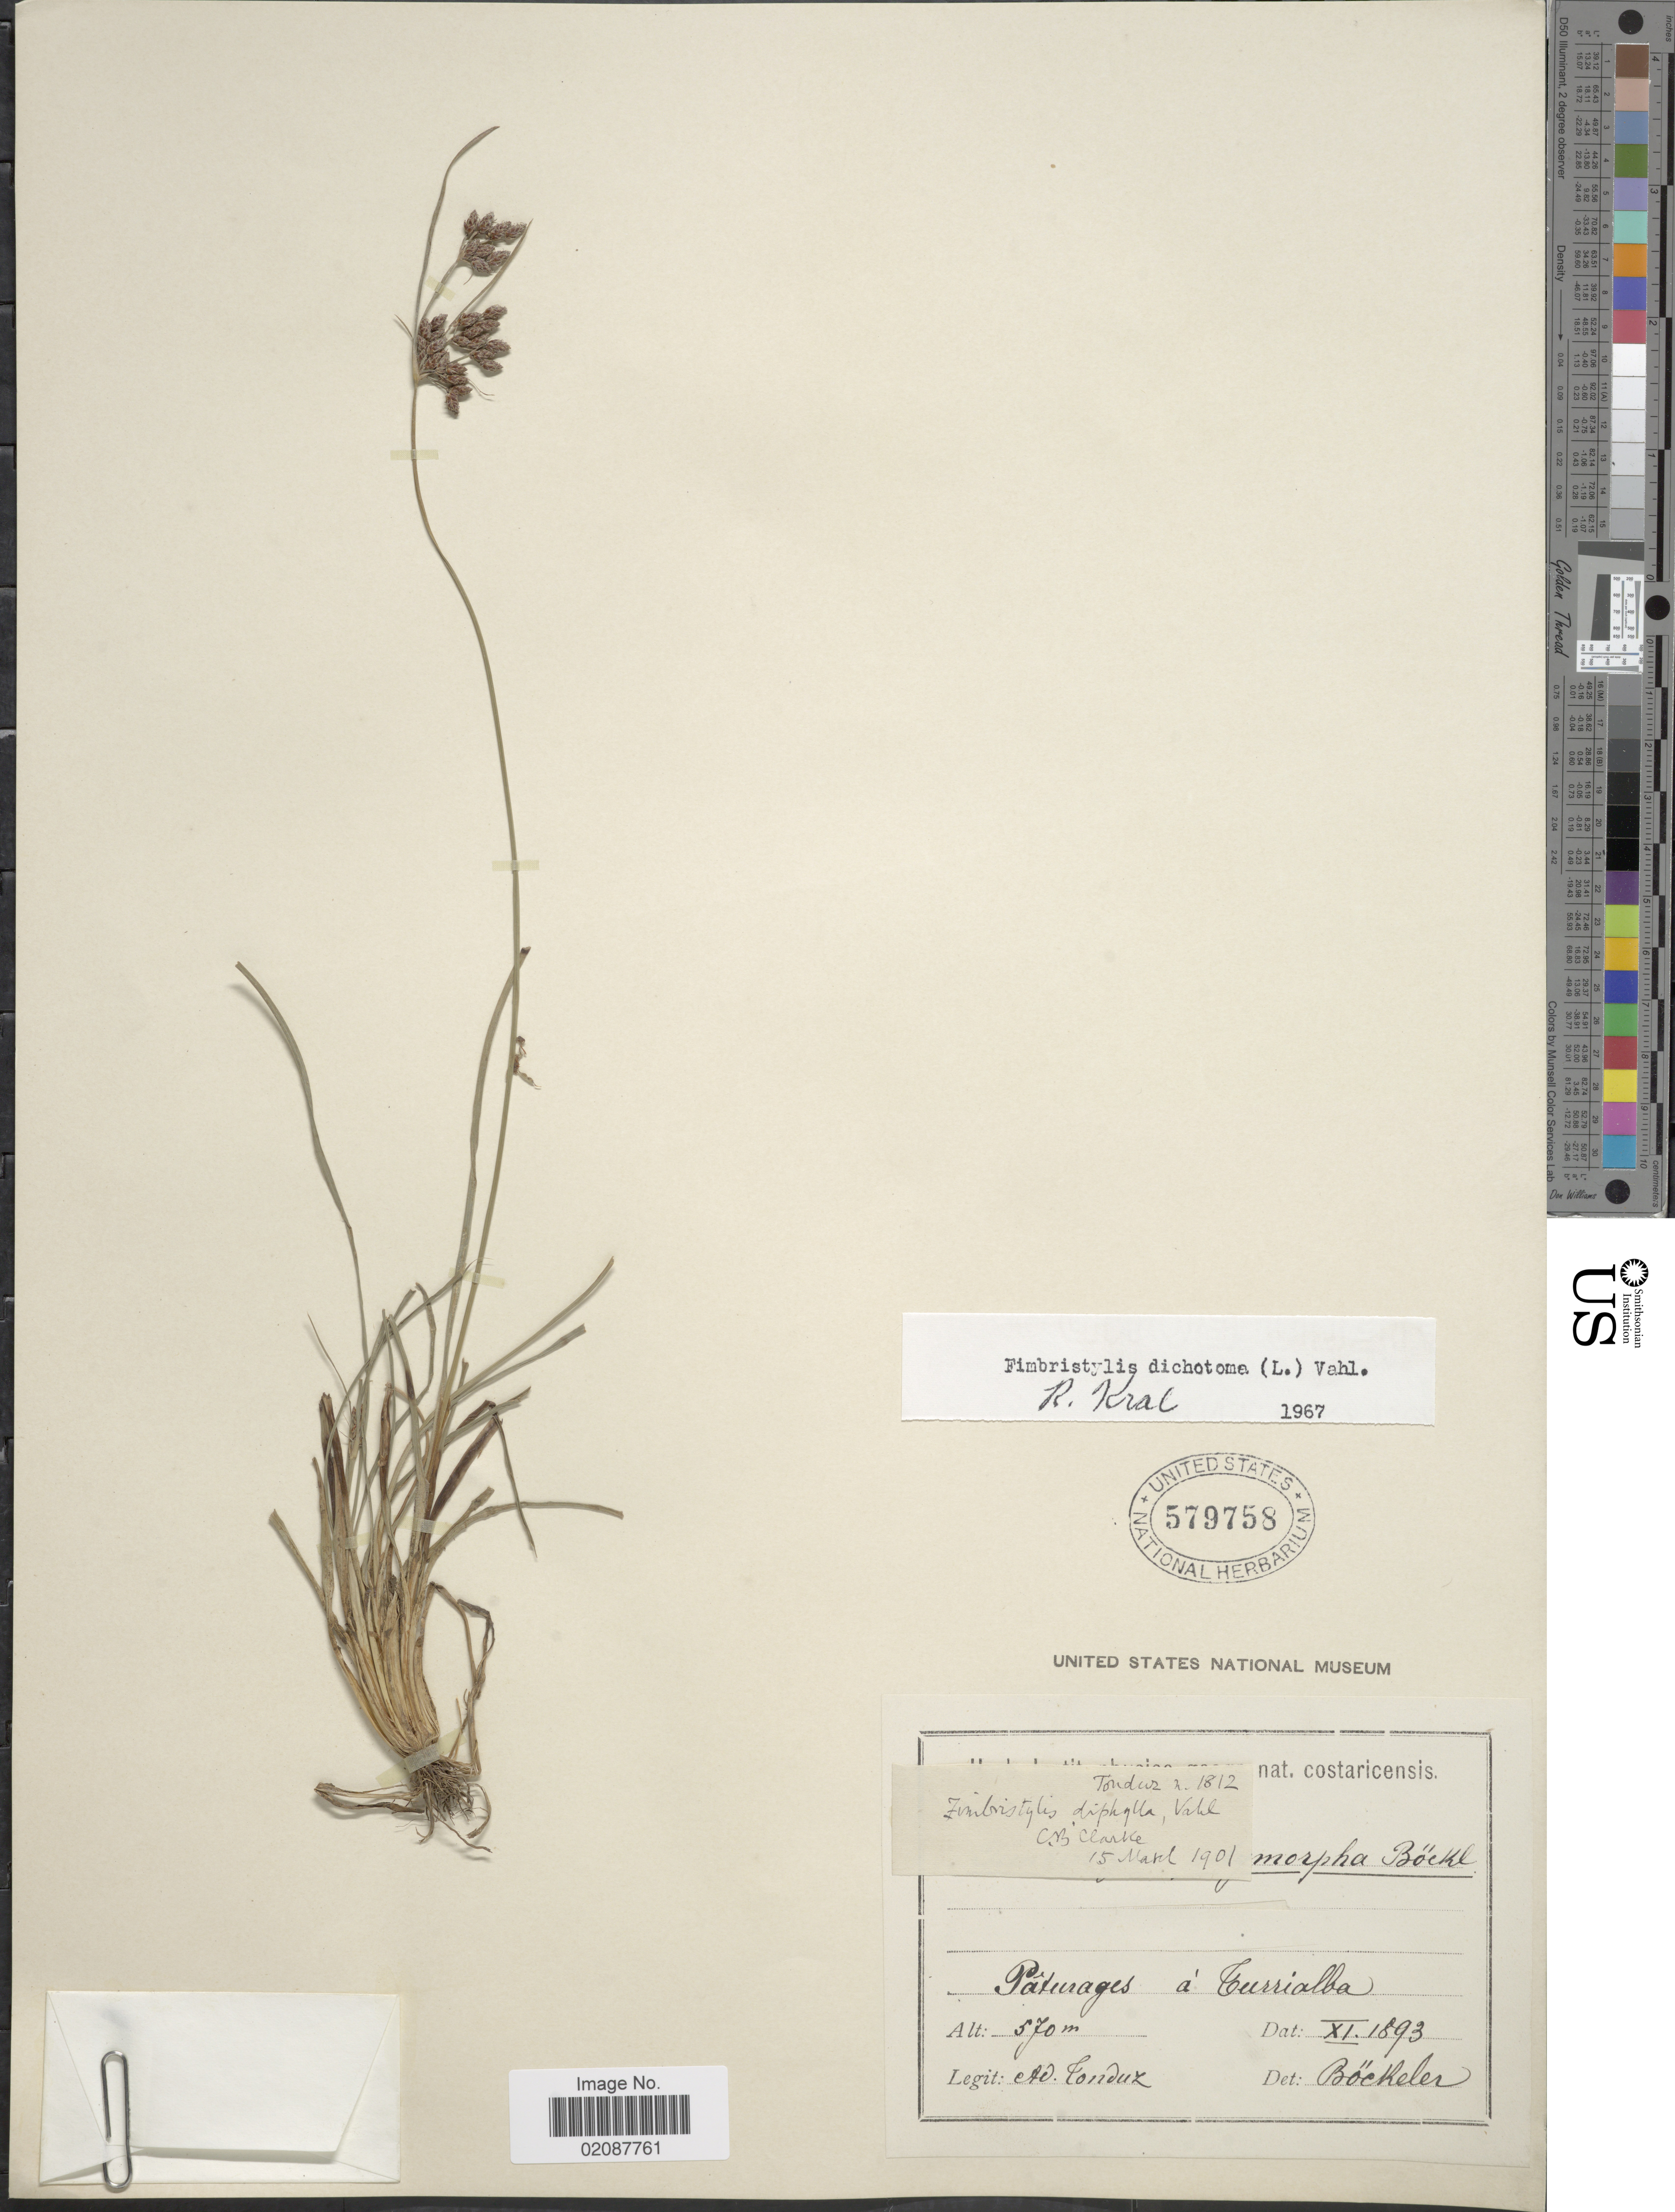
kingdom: Plantae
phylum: Tracheophyta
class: Liliopsida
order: Poales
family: Cyperaceae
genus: Fimbristylis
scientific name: Fimbristylis dichotoma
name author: (L.) Vahl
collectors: A. Tonduz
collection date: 1893-11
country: Costa Rica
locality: Paturages a Turrialba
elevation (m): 570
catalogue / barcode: US 579758